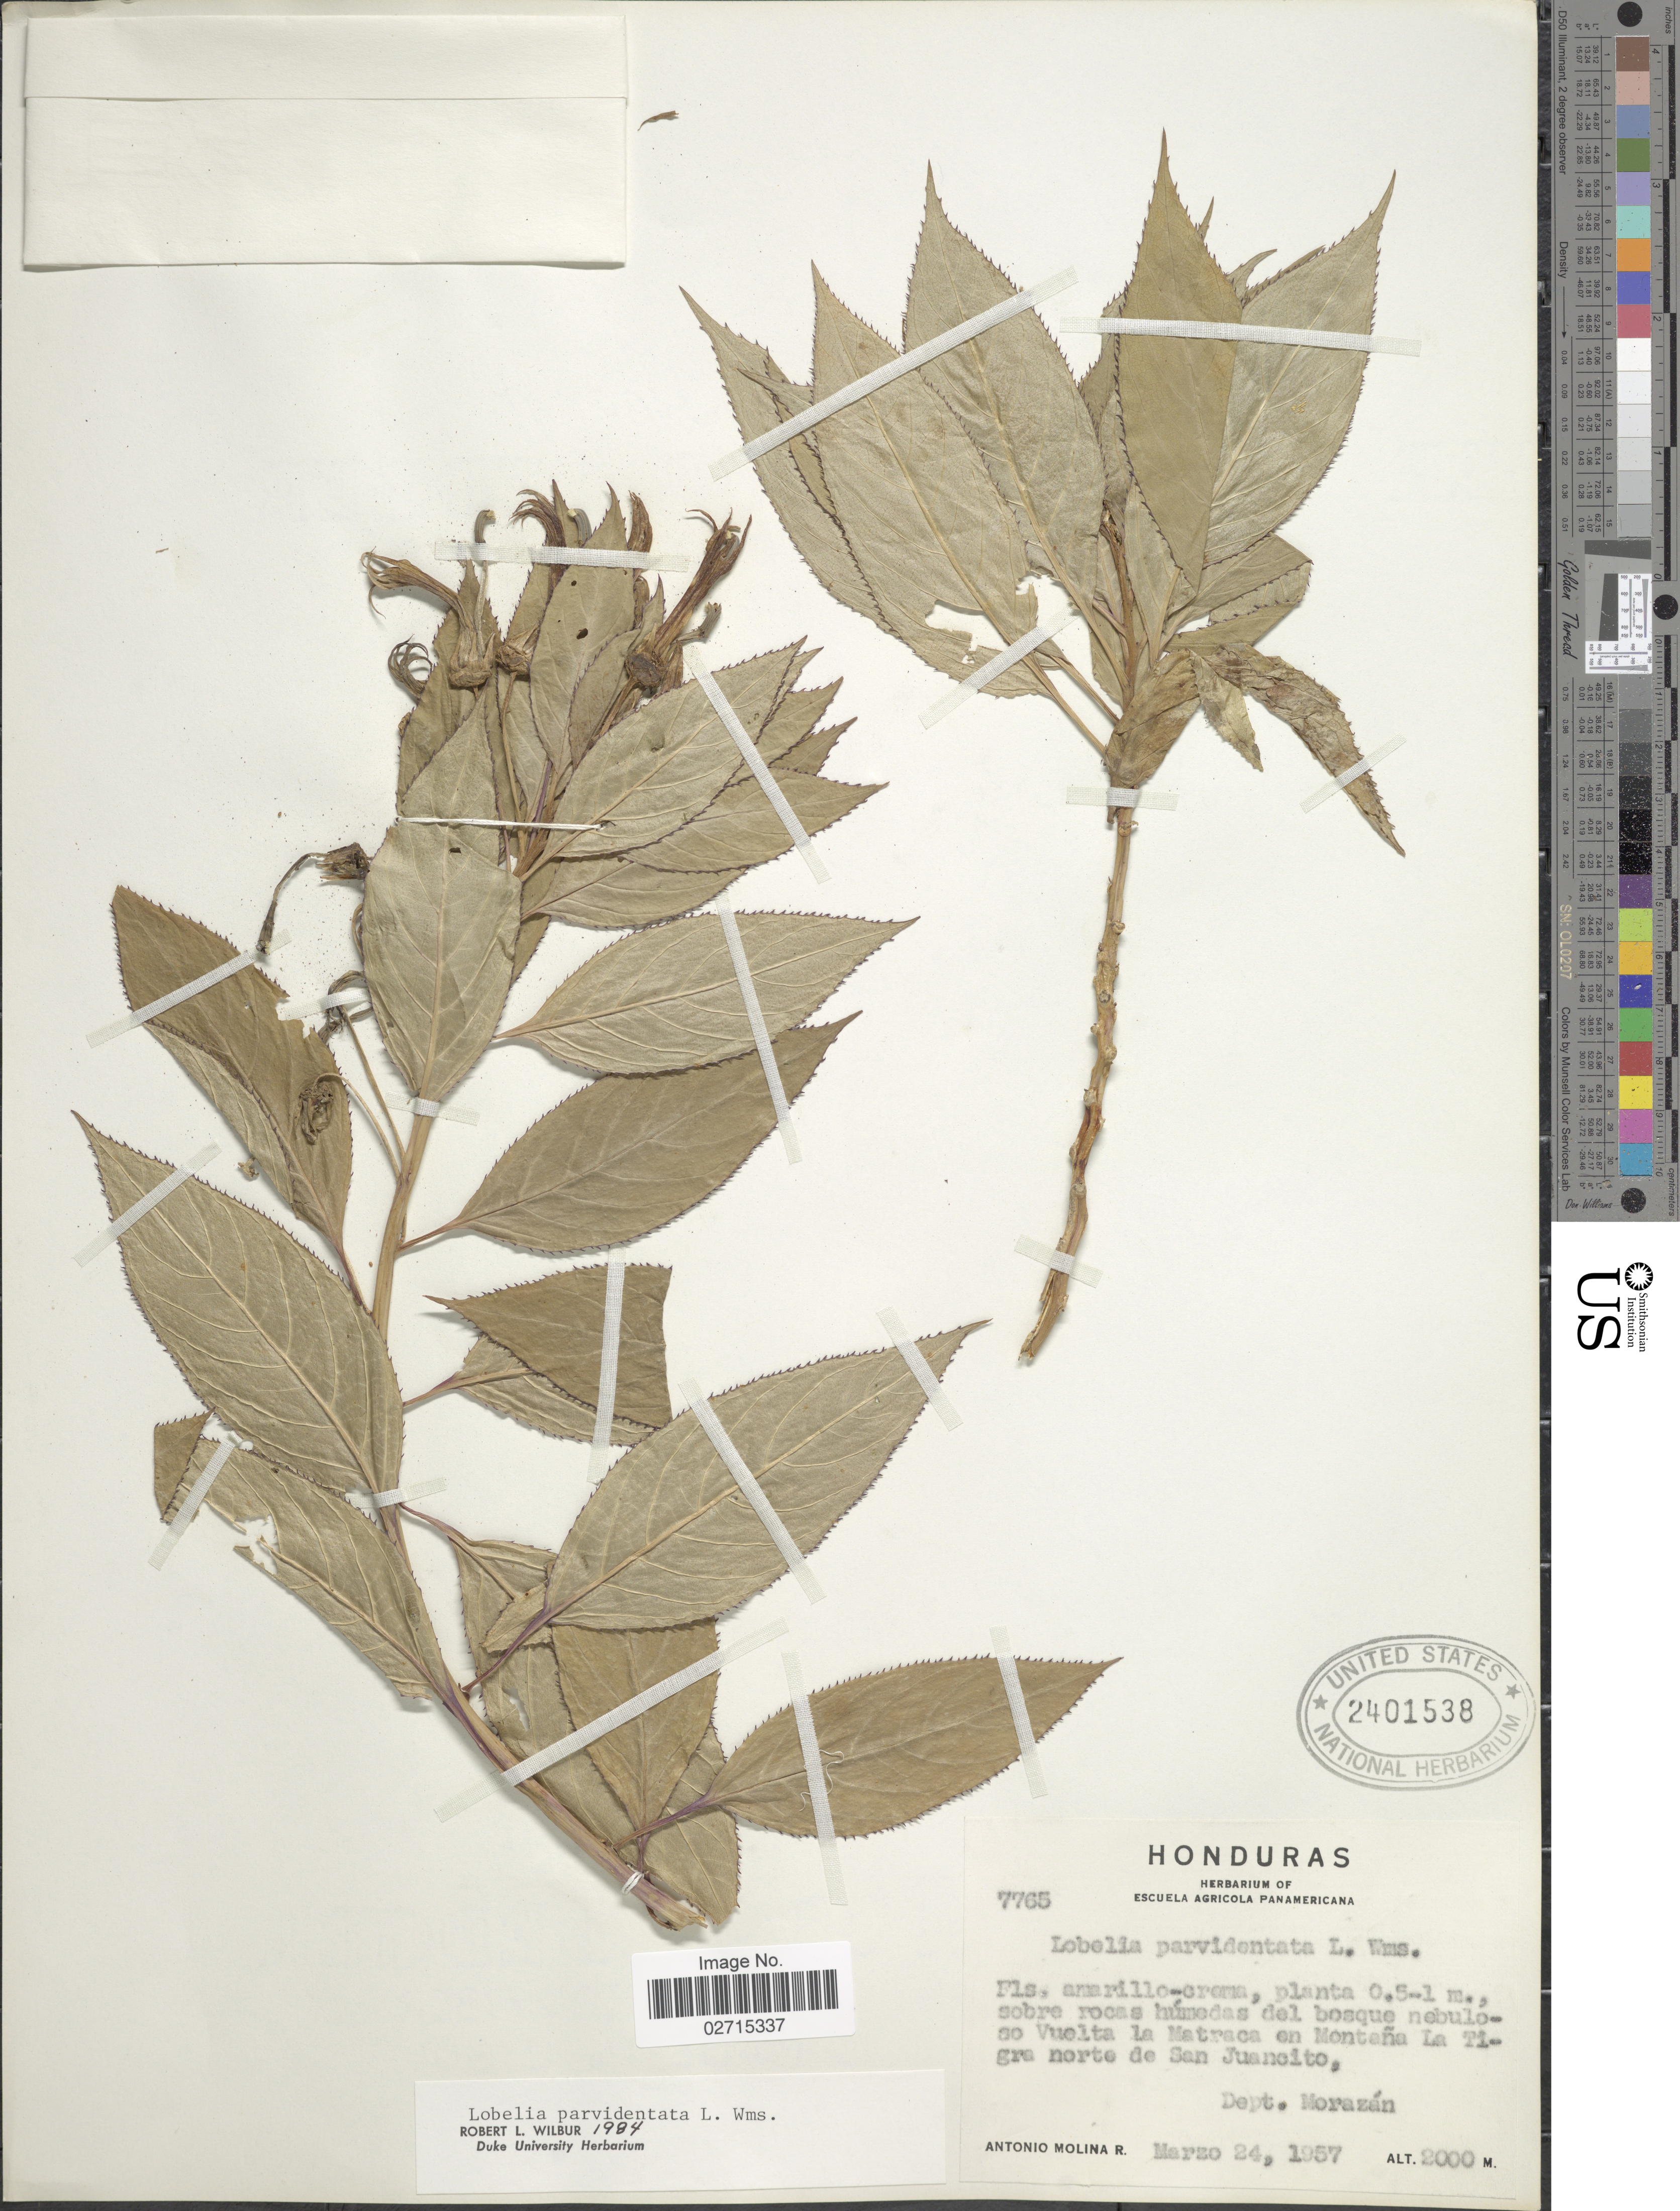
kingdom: Plantae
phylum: Tracheophyta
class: Magnoliopsida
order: Asterales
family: Campanulaceae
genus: Lobelia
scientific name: Lobelia parvidentata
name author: L.O. Williams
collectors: A. Molina R.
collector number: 7765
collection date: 1957-03-24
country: Honduras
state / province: Fco. Morazán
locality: Sobre rocas húmedos del bosque nebuloso Vuelta La Matraca en Montaña La Tigra norte de San Juancito, Dept. Morazán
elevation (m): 2000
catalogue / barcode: US 2401538